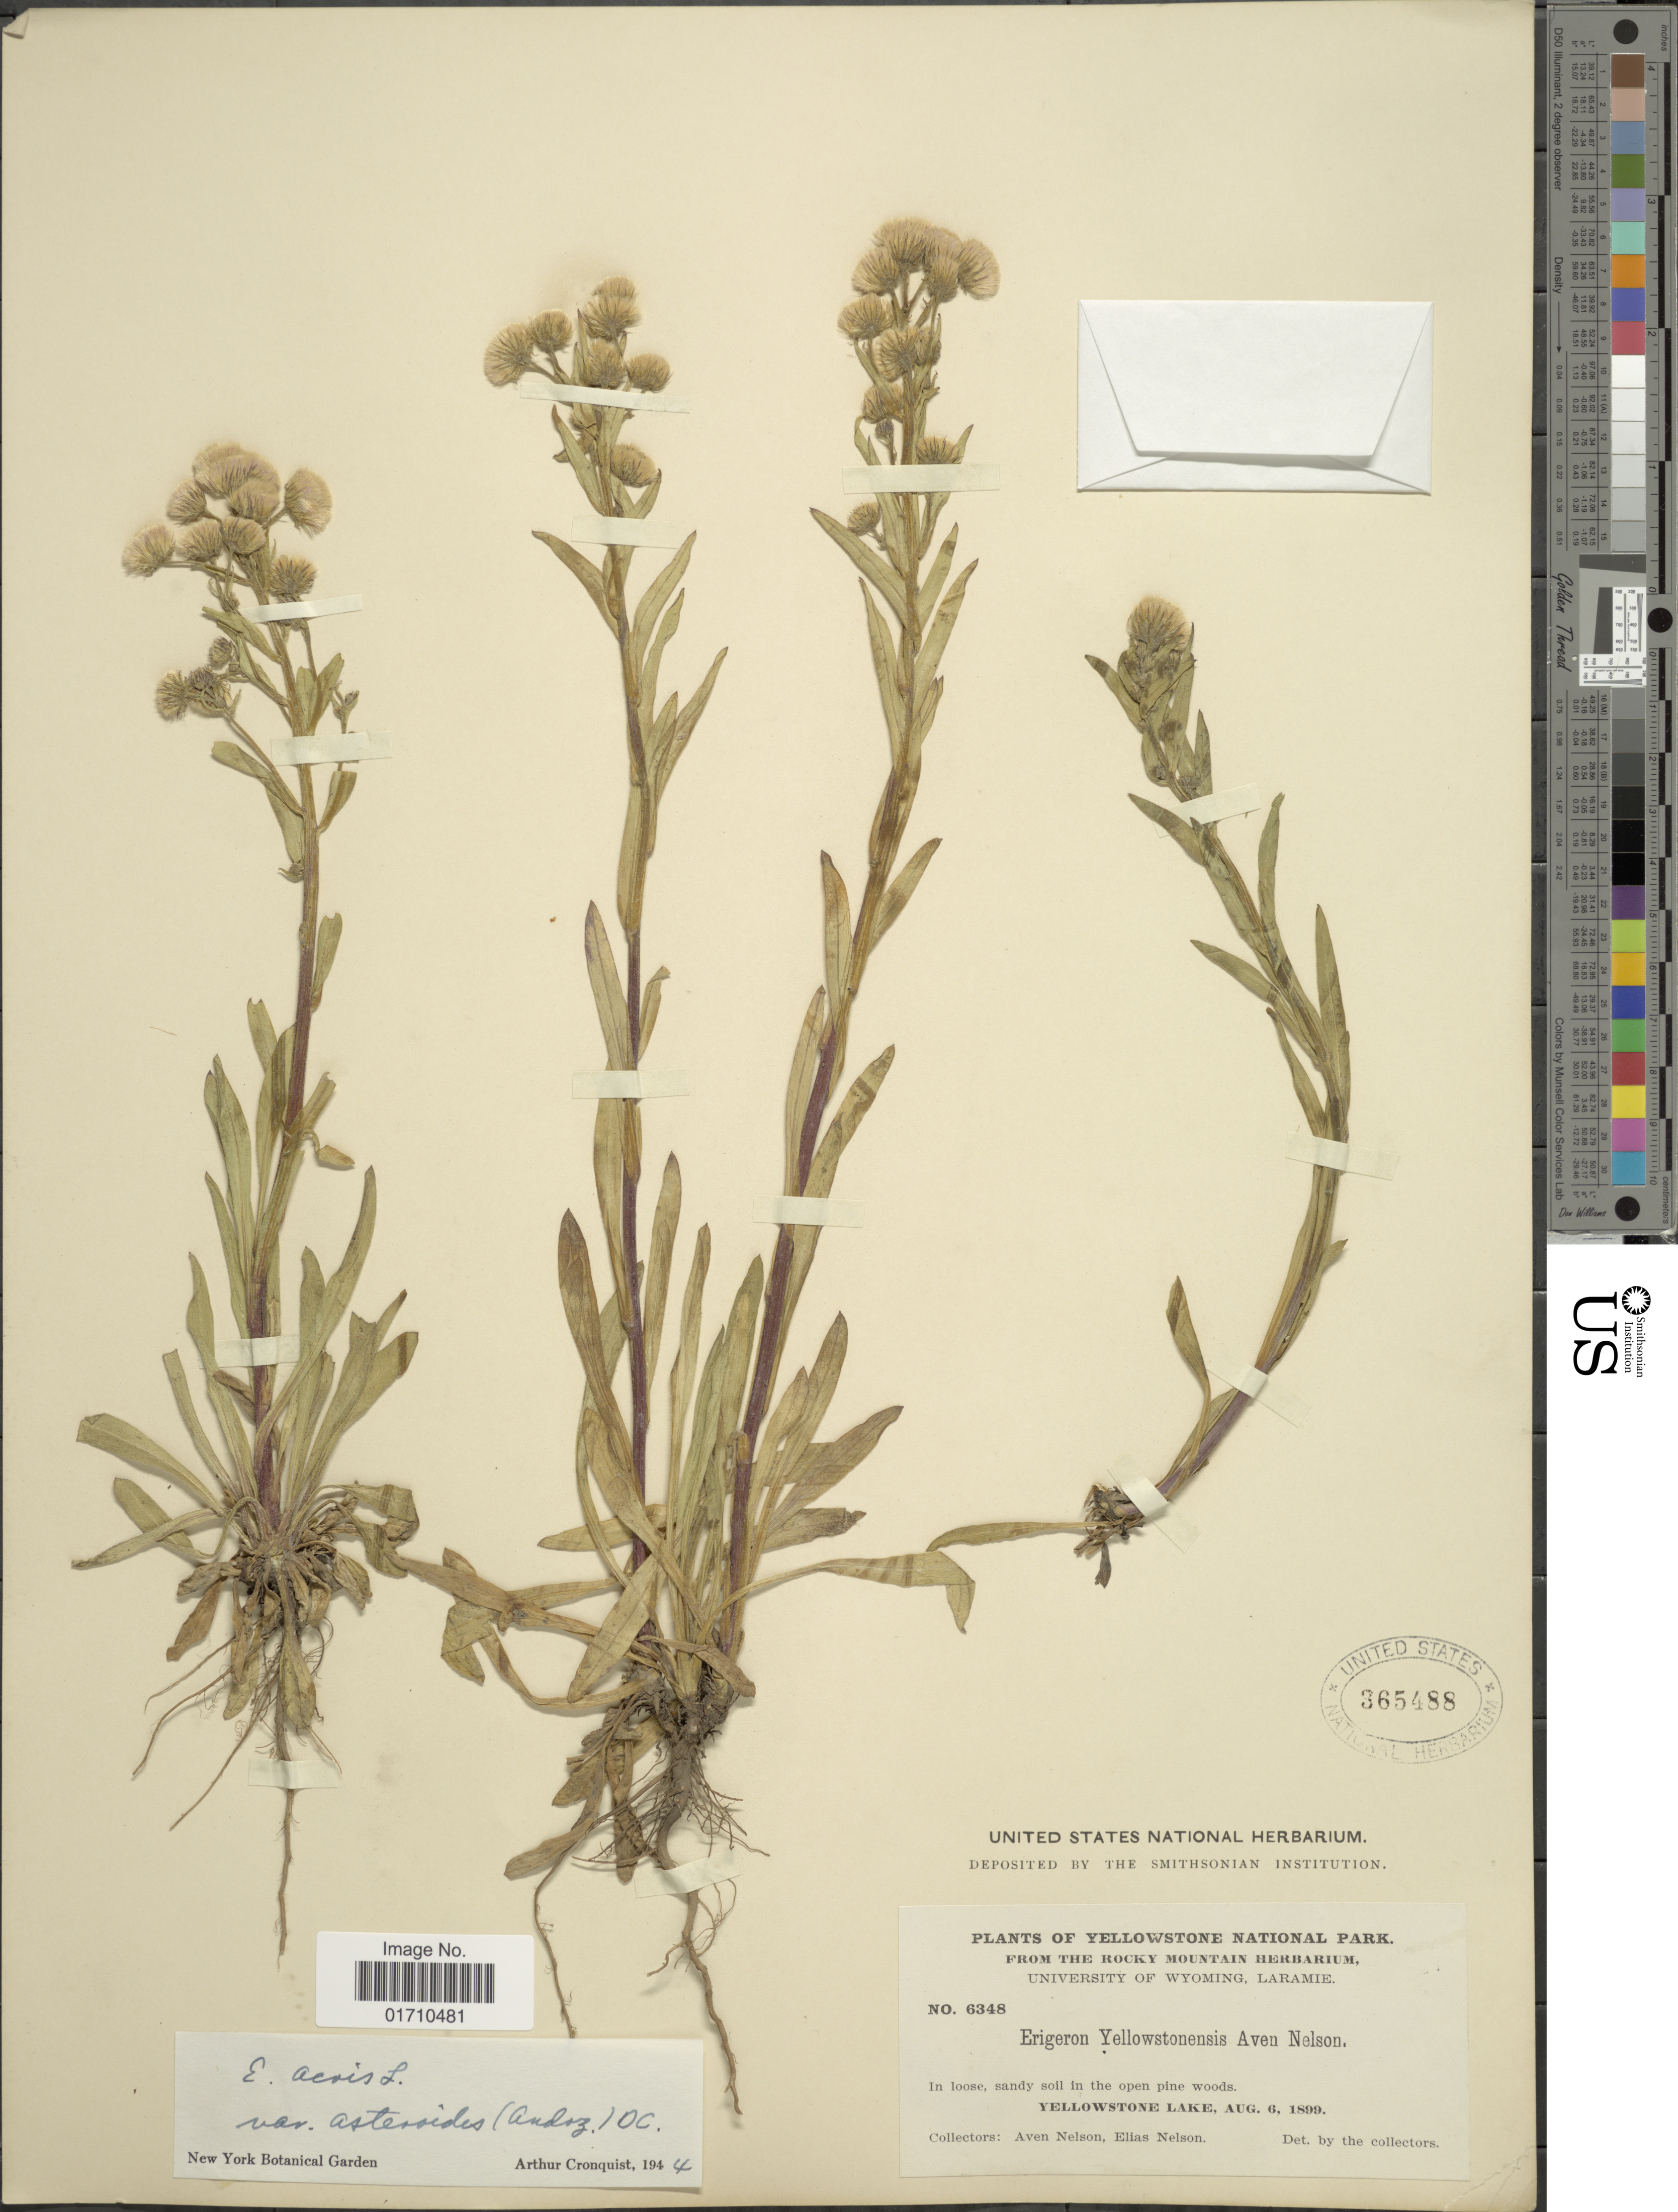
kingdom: Plantae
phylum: Tracheophyta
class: Magnoliopsida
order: Asterales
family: Asteraceae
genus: Erigeron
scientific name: Erigeron acris var. asteroides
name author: (Andrz.) DC.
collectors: A. Nelson & E. Nelson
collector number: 6348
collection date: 1899-08-06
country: United States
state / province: Wyoming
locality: Yellowstone Park, In loose, sandy soil in the open pine woods, Yellowstone Lake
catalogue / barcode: US 365488